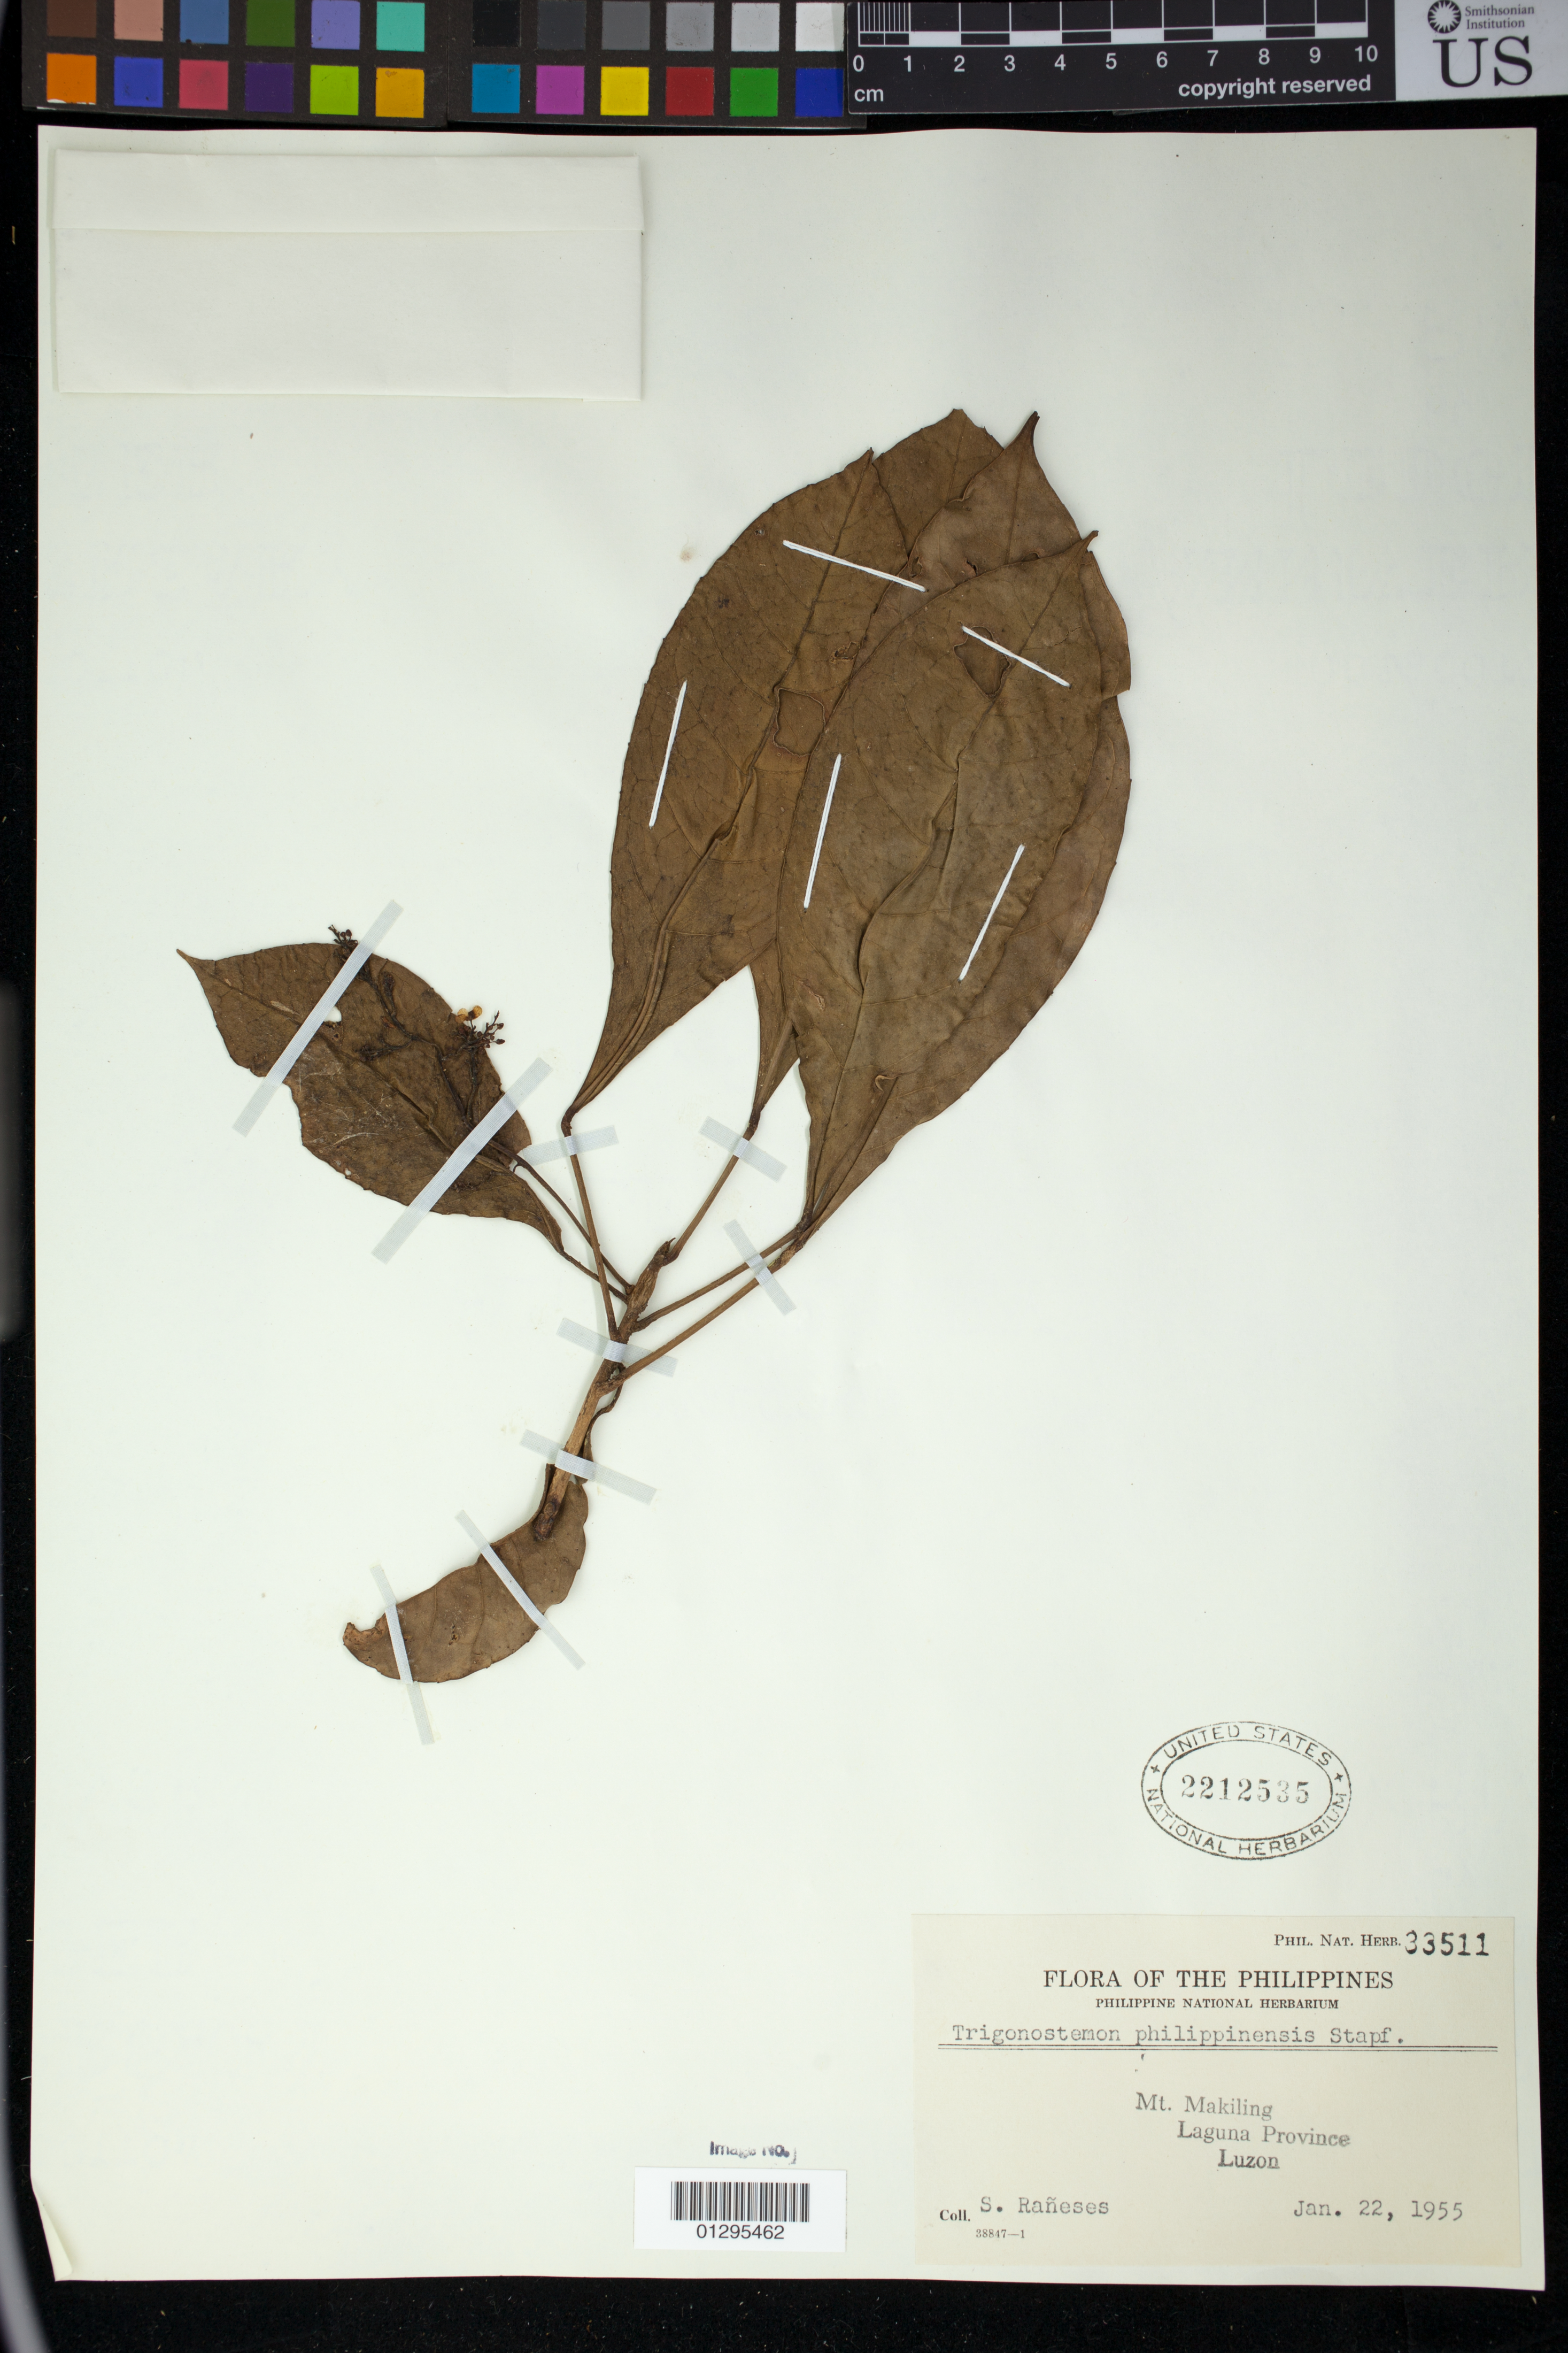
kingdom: Plantae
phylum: Tracheophyta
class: Magnoliopsida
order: Malpighiales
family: Euphorbiaceae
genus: Trigonostemon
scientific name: Trigonostemon philippinensis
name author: Stapf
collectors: S. Rañeses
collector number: Phil. Nat. Herb. 33511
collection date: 1955-01-22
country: Philippines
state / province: Calabarzon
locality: Mt. Makiling, Laguna Province, Luzon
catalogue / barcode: US 2212535